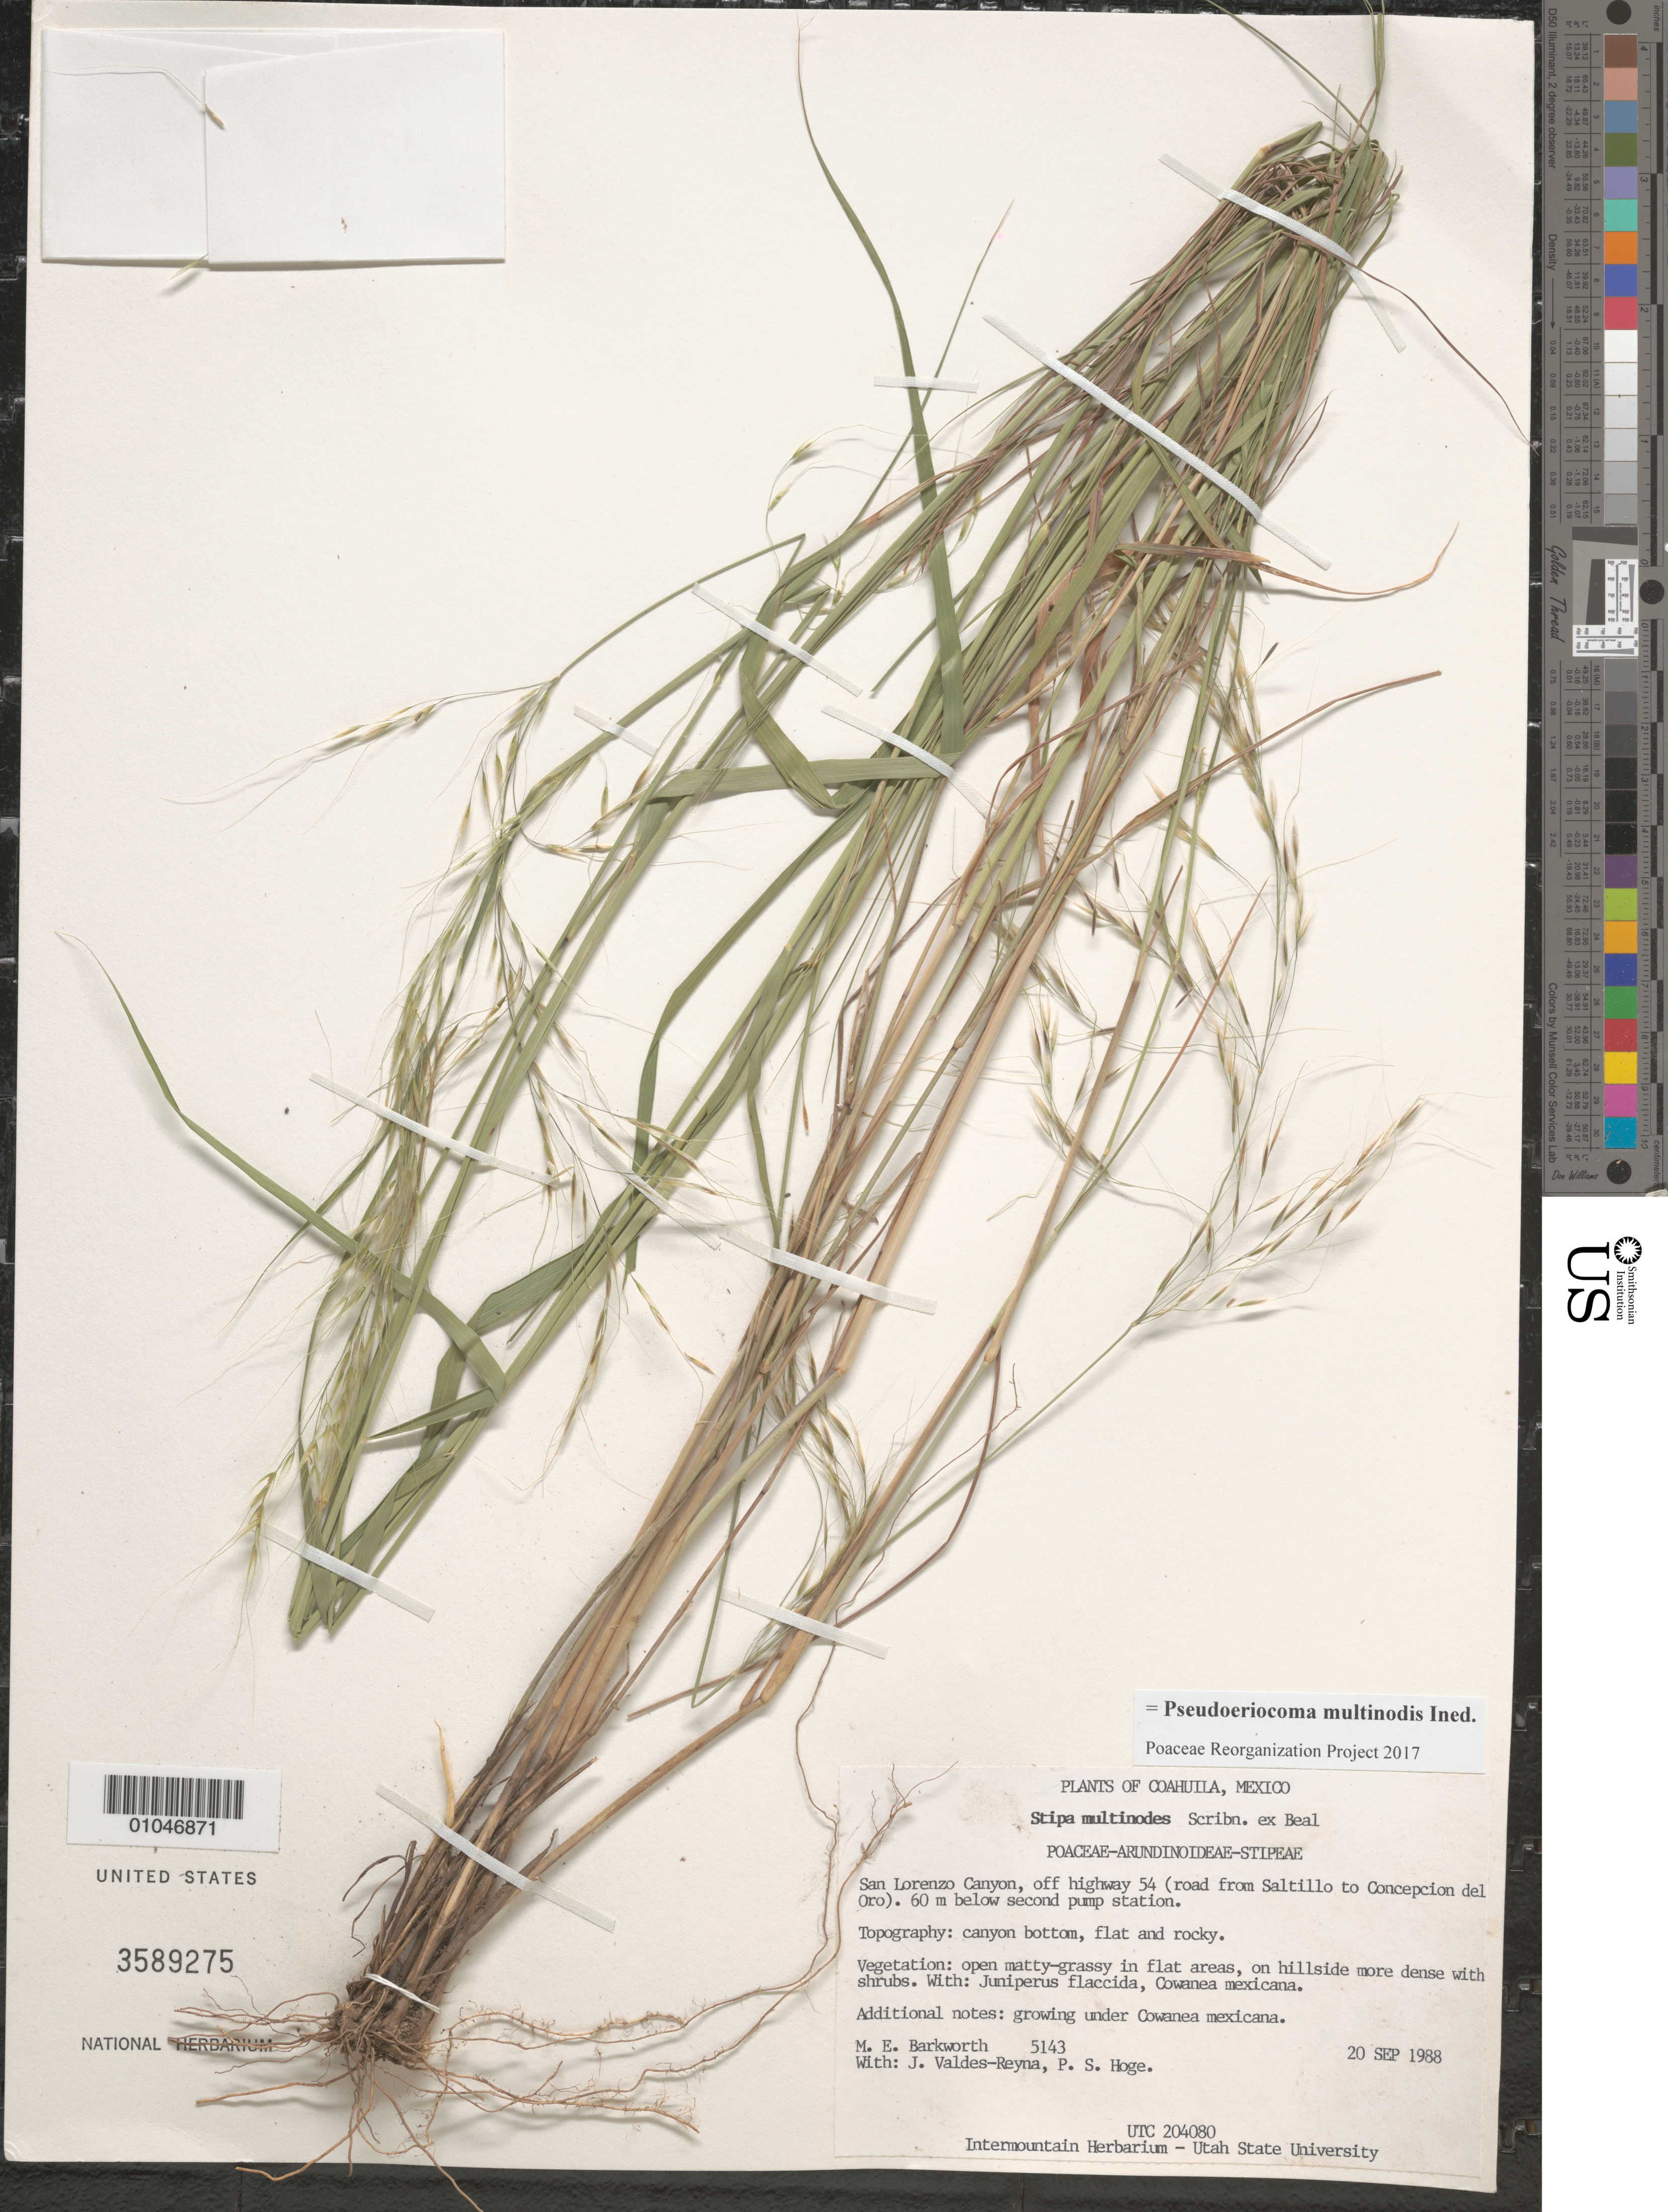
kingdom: Plantae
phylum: Tracheophyta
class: Liliopsida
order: Poales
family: Poaceae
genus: Pseudoeriocoma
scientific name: Pseudoeriocoma multinodis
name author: (Scribn. ex W.J. Beal) Romasch.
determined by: Poaceae Reorganization Project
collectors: M. E. Barkworth, J. Valdés-Reyna & P. S. Hoge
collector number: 5143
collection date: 1988-09-20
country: Mexico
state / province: Coahuila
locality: San Lorenzo Canyon, off highway 54 (road from Saltillo to Concepcion del Oro)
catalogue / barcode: US 3589275